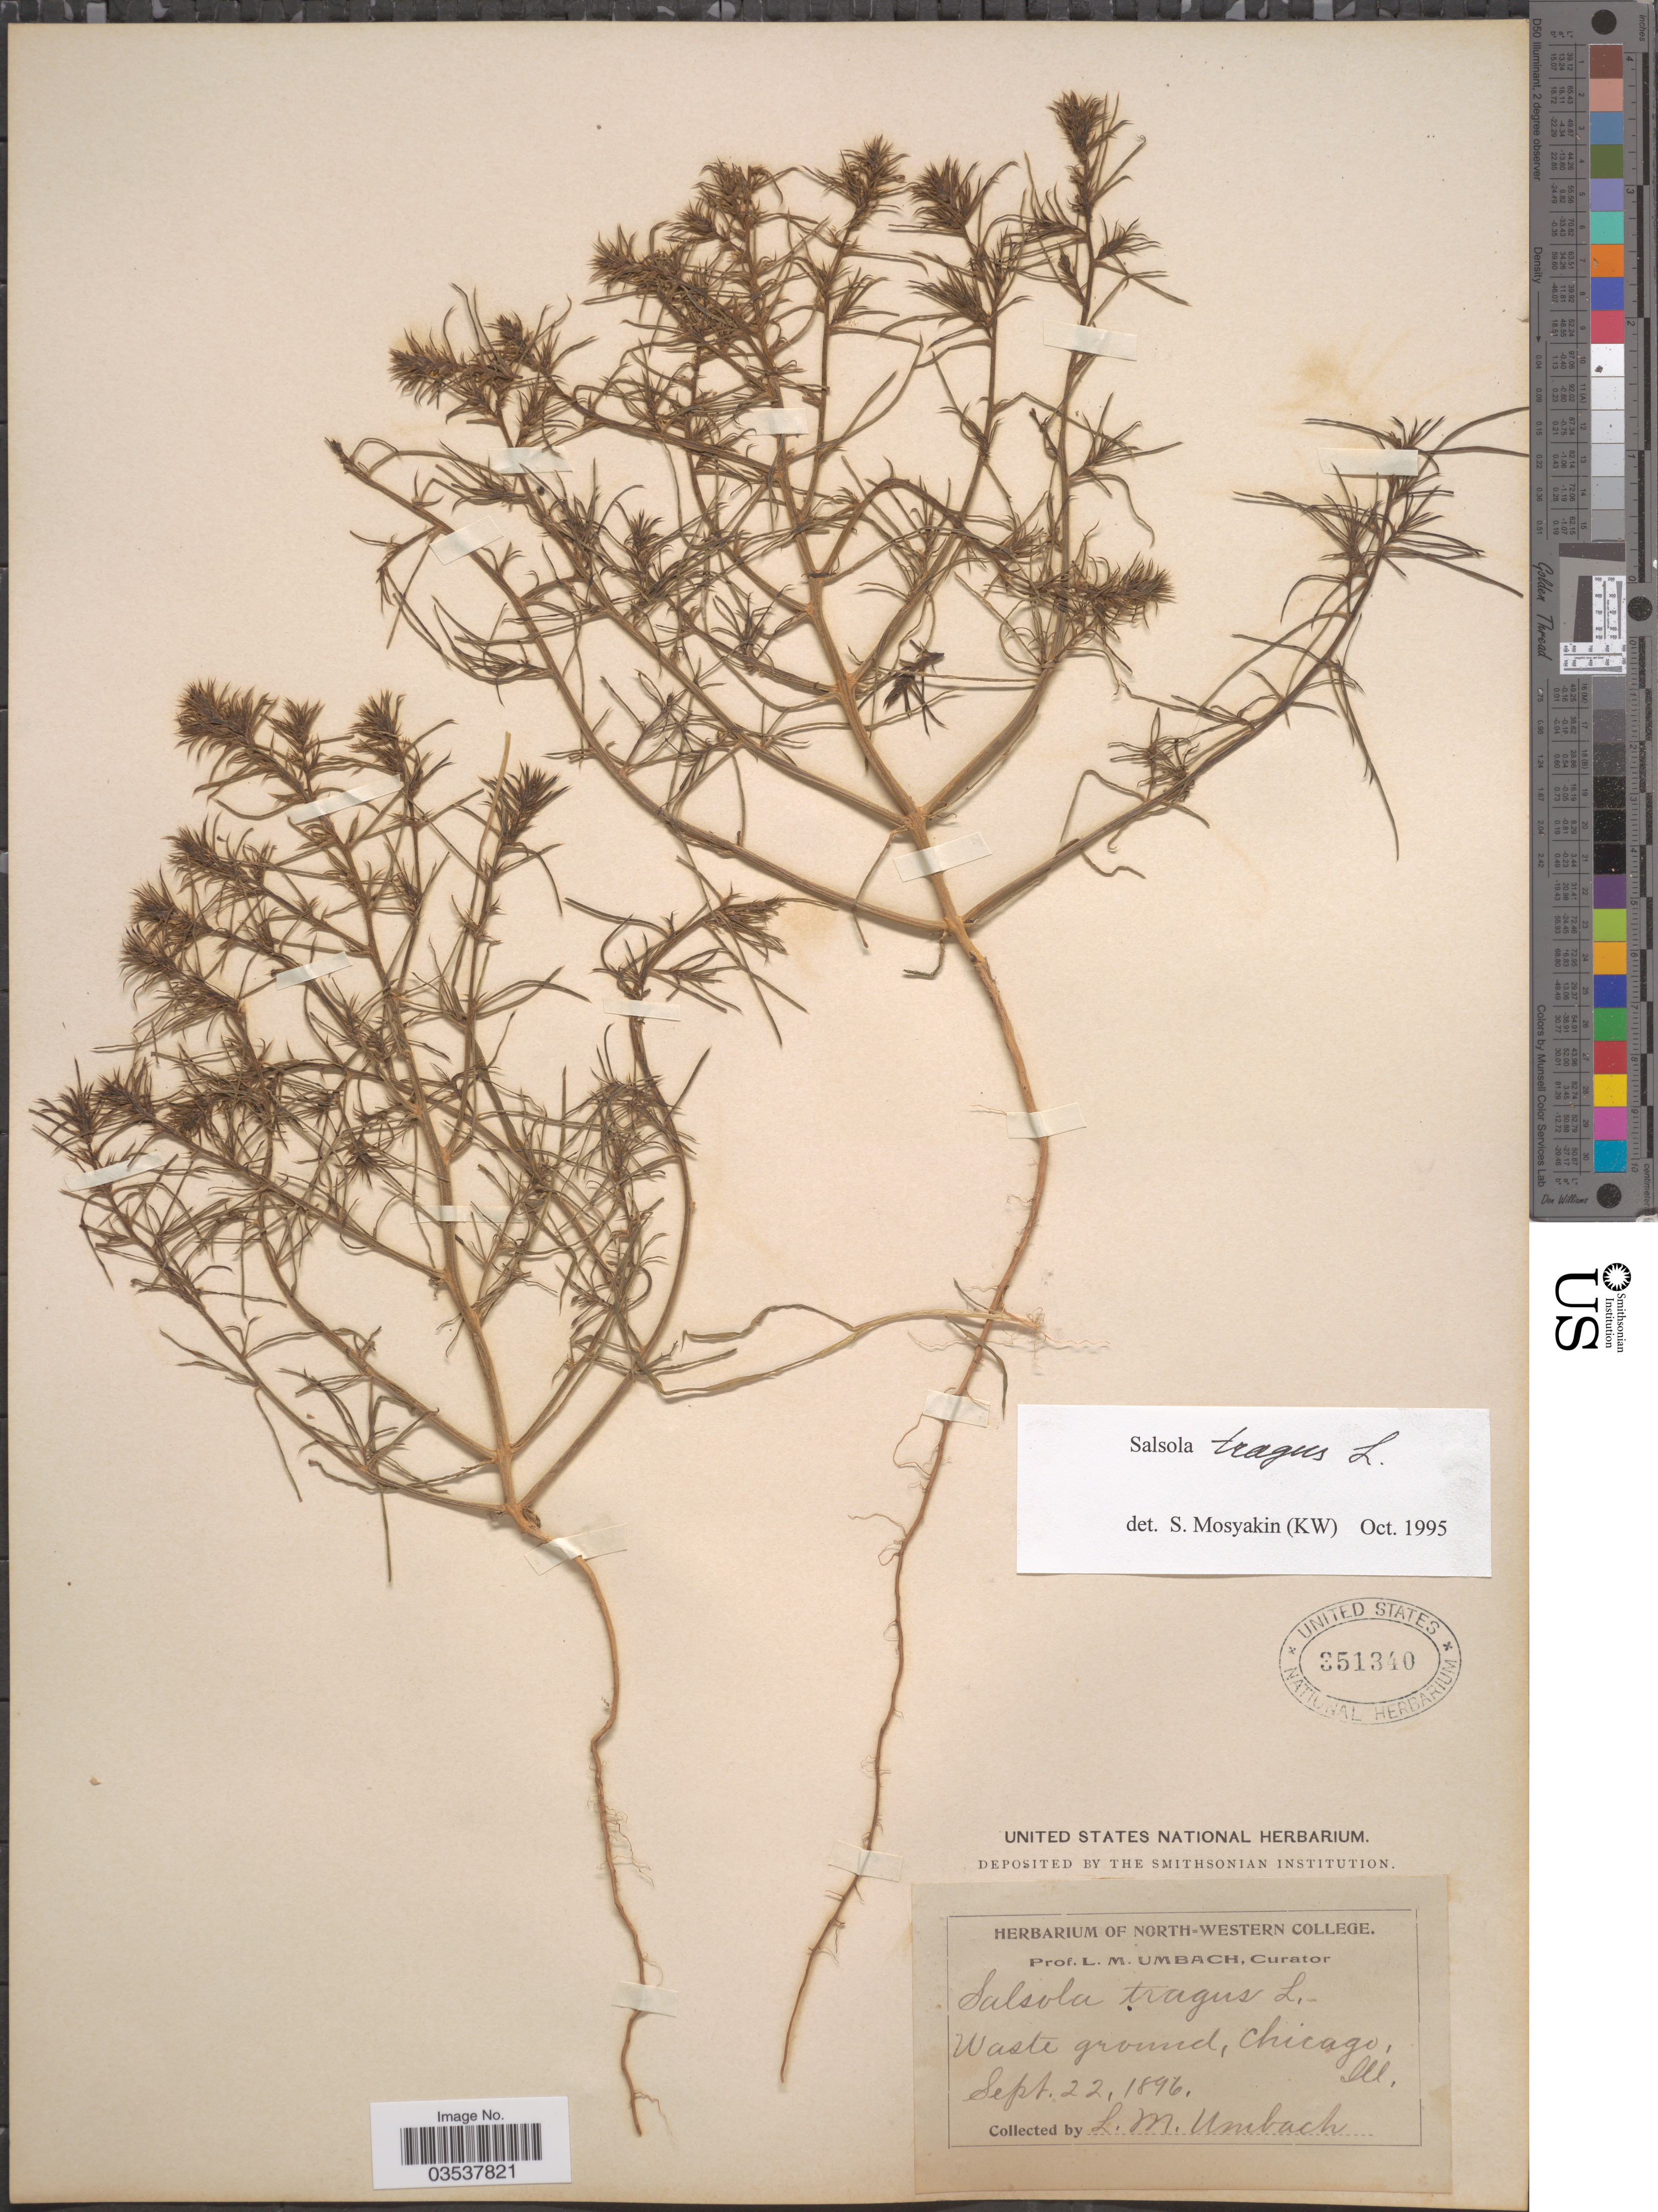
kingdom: Plantae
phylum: Tracheophyta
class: Magnoliopsida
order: Caryophyllales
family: Amaranthaceae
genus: Salsola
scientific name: Salsola pestifer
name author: A. Nelson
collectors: L. M. Umbach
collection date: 1896-09-22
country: United States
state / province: Illinois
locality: Waste ground, Chicago.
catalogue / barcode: US 351340